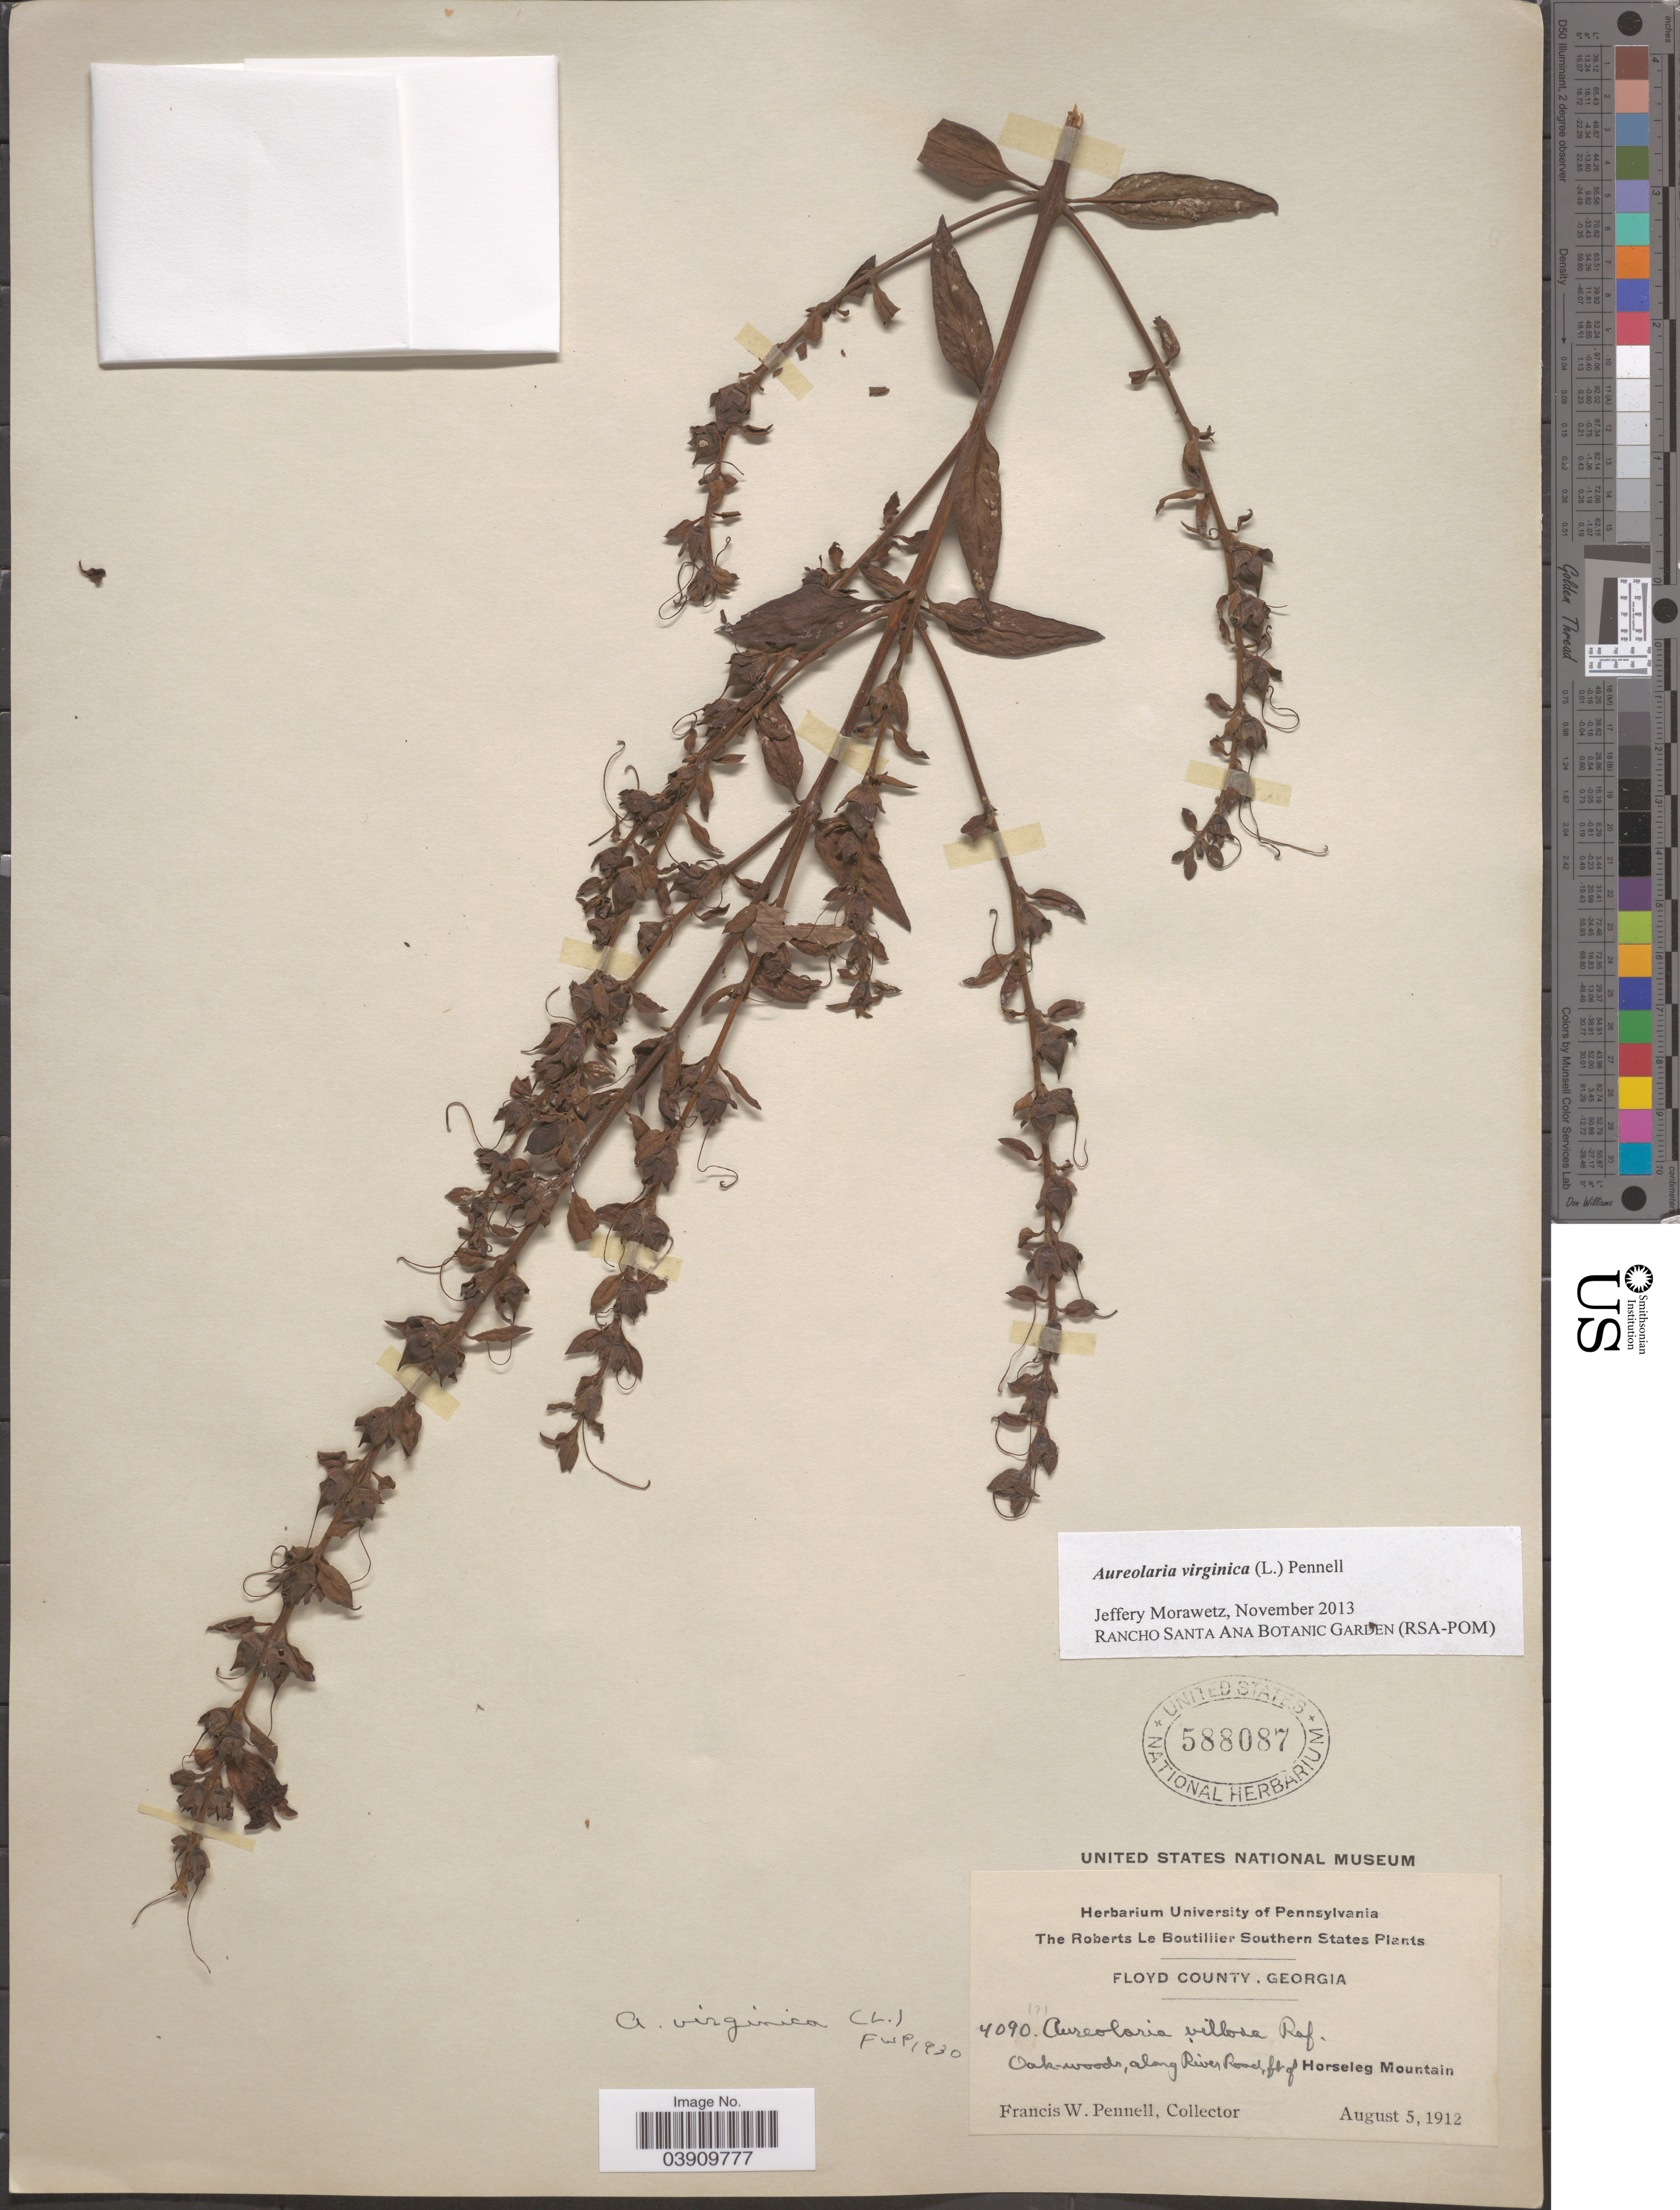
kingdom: Plantae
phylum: Tracheophyta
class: Magnoliopsida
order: Lamiales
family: Orobanchaceae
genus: Aureolaria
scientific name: Aureolaria virginica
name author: (L.) Pennell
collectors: F. W. Pennell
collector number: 4090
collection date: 1912-08-05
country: United States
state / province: Georgia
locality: Southern States. [unsure placement] Floyd County. Oak-woods, along River Road, ft of Horseleg Mountain.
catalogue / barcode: US 588087